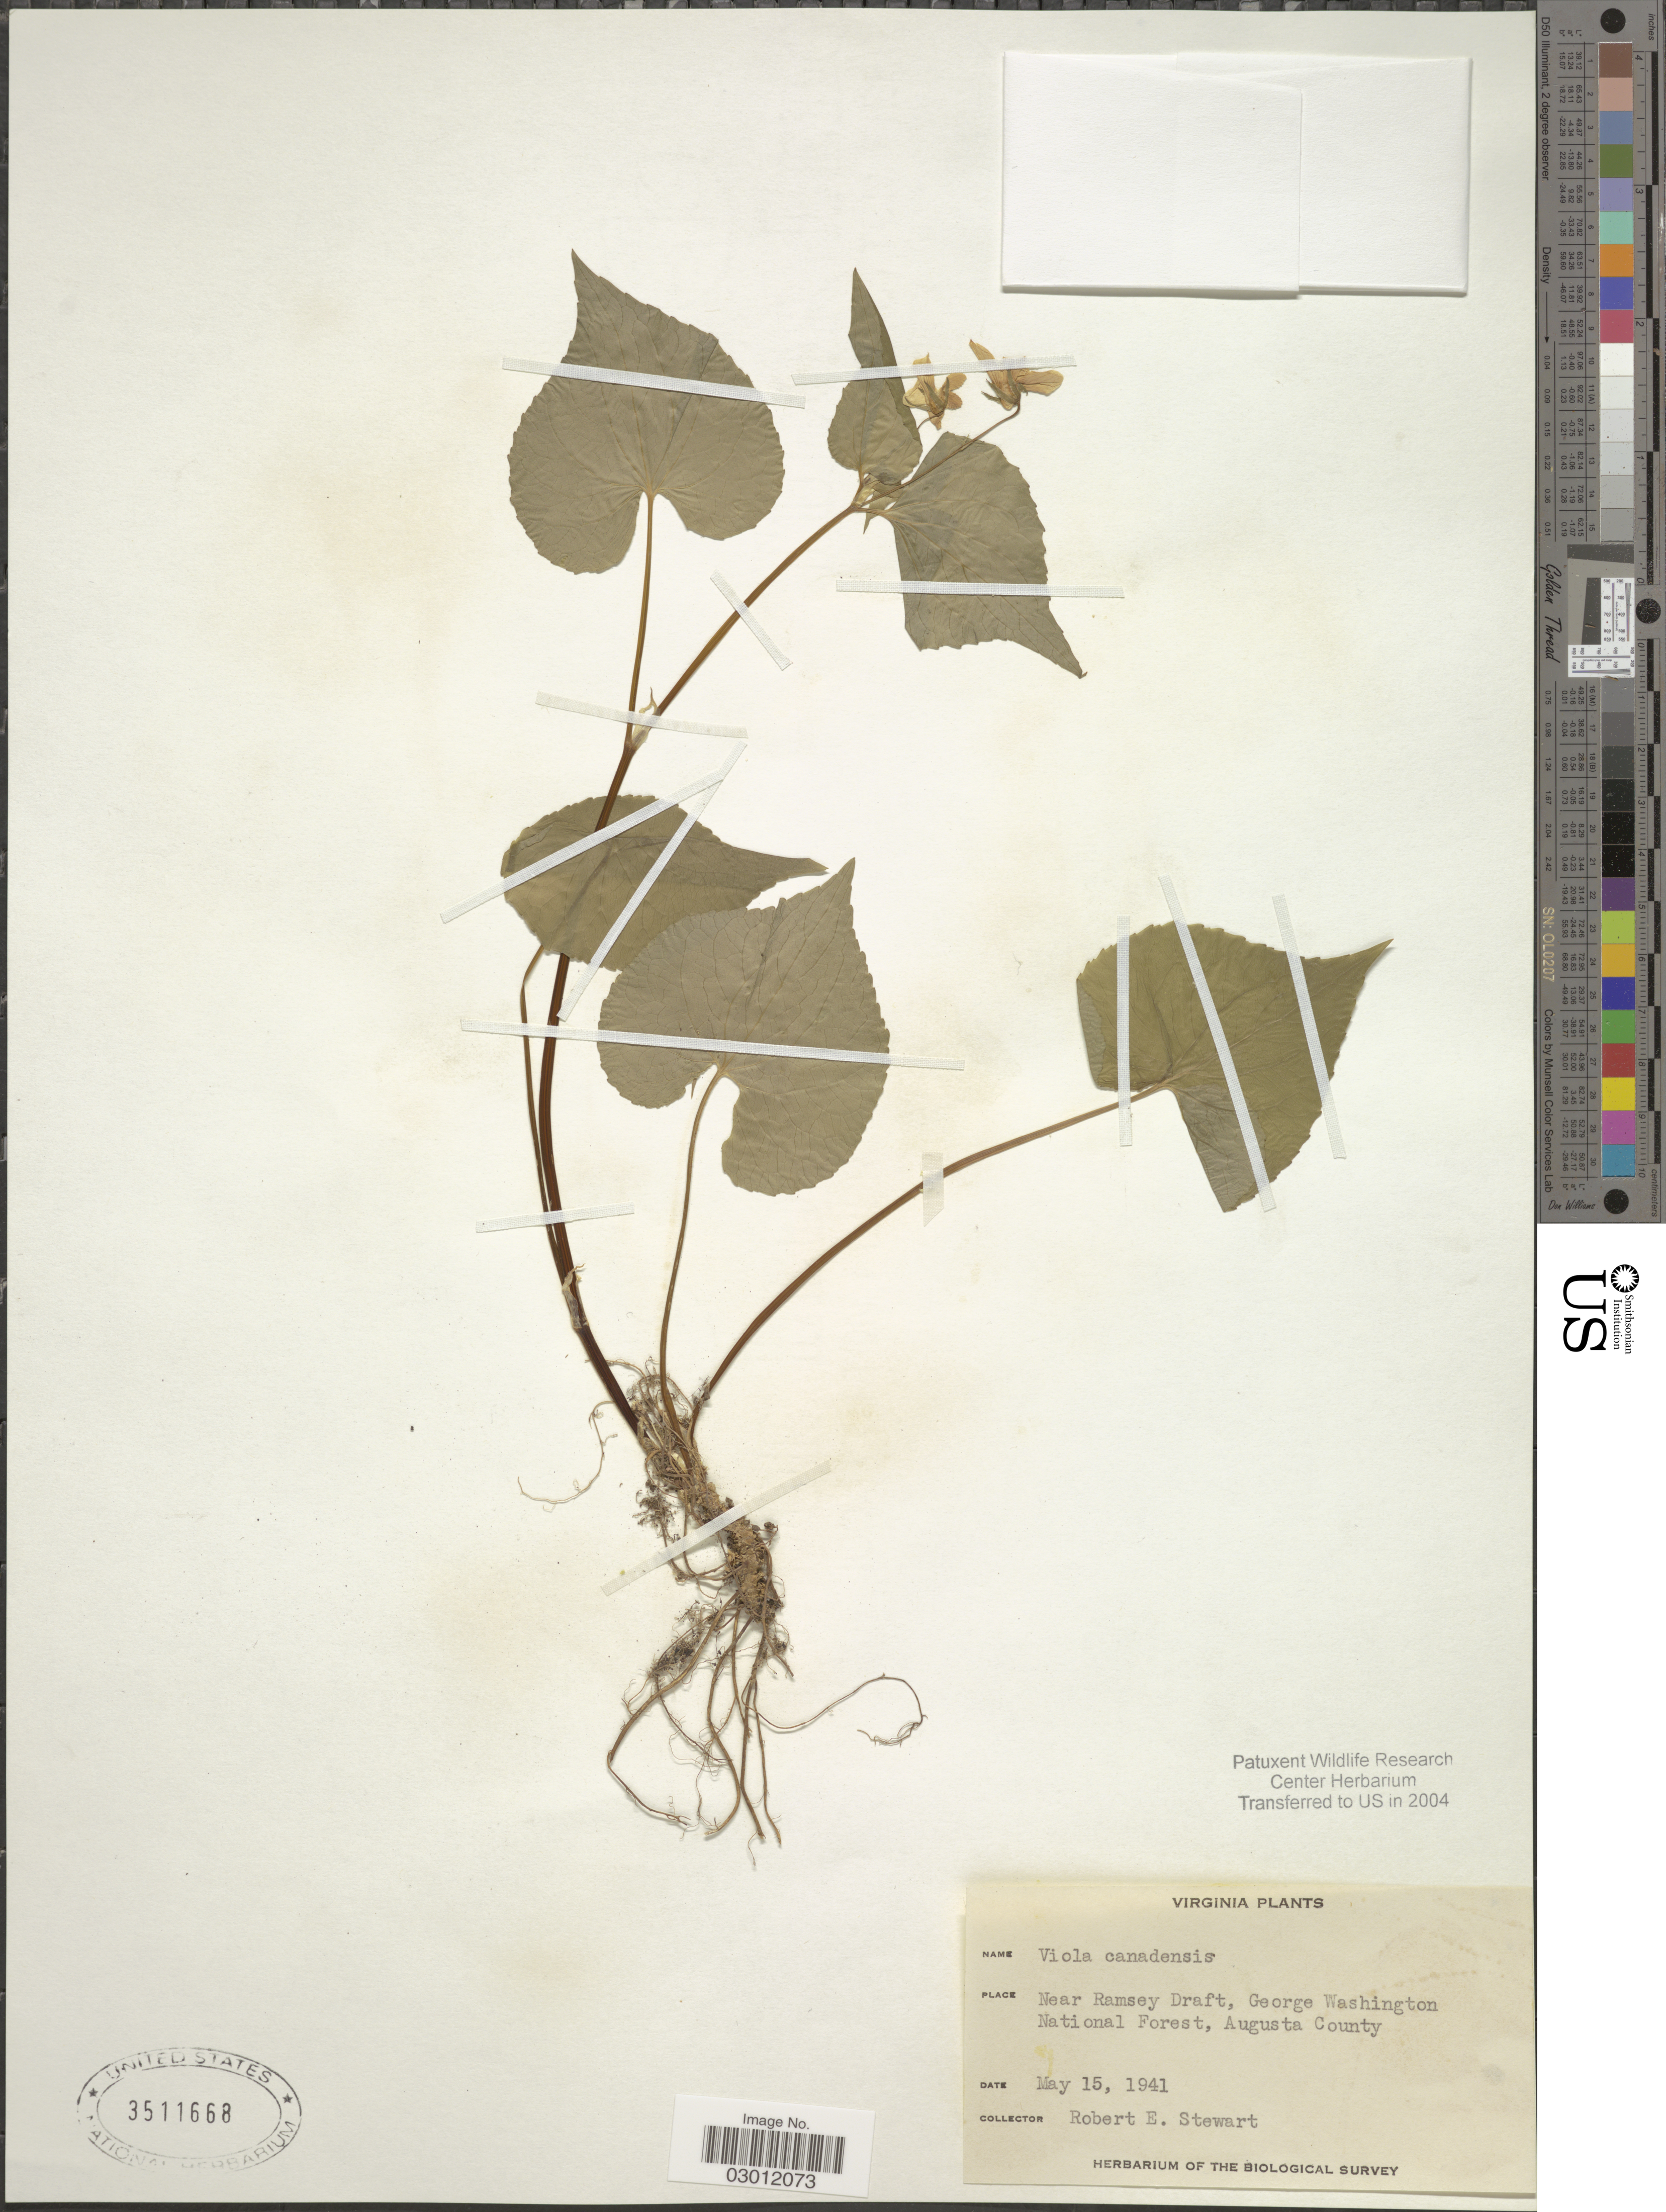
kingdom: Plantae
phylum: Tracheophyta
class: Magnoliopsida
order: Malpighiales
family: Violaceae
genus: Viola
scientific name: Viola canadensis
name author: L.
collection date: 1941-05-15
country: United States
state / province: Virginia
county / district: Augusta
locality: Near Ramsey Draft, George Washington National Forest, Augusta County.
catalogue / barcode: US 3511668